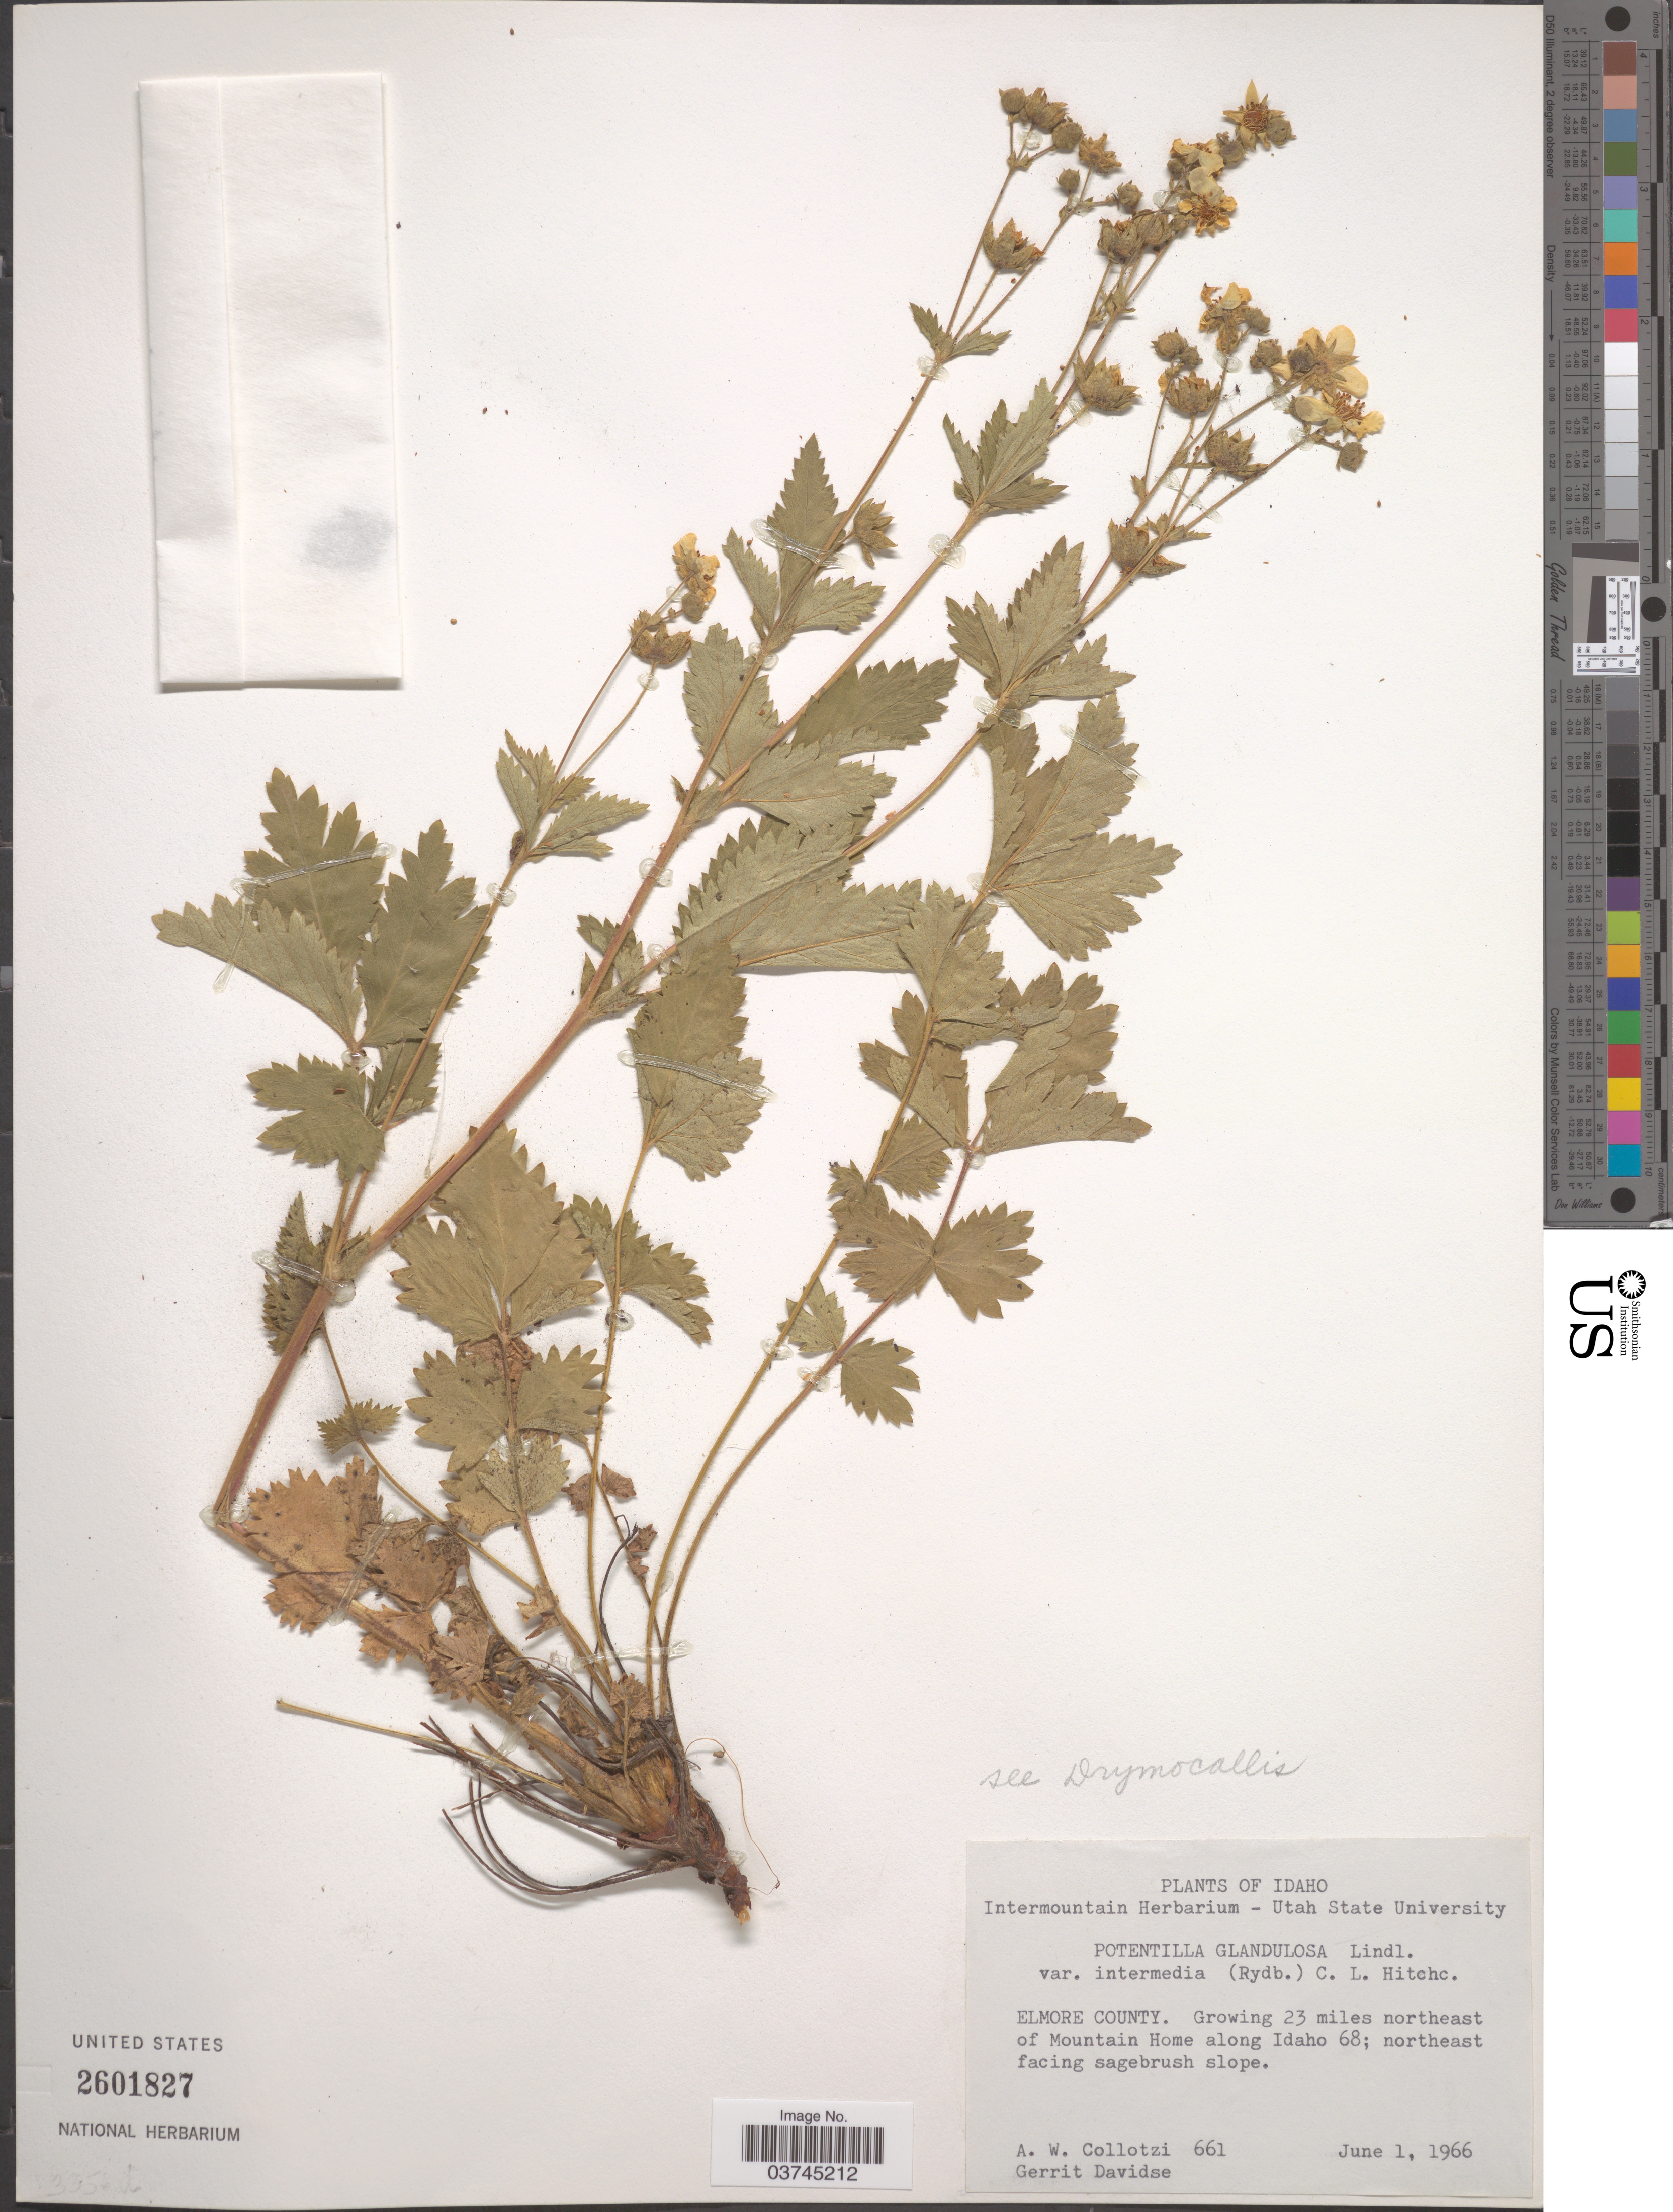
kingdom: Plantae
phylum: Tracheophyta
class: Magnoliopsida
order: Rosales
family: Rosaceae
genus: Drymocallis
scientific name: Drymocallis sp.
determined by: Strong, Mark T., (BOT), Smithsonian Institution - National Museum of Natural History (UNITED STATES)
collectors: A. W. Collotzi & G. Davidse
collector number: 661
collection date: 1966-06-01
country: United States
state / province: Idaho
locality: Elmore County. Growing 23 miles northeast of Mountain Home along Idaho 68; northeast facing sagebrush slope.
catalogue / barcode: US 2601827